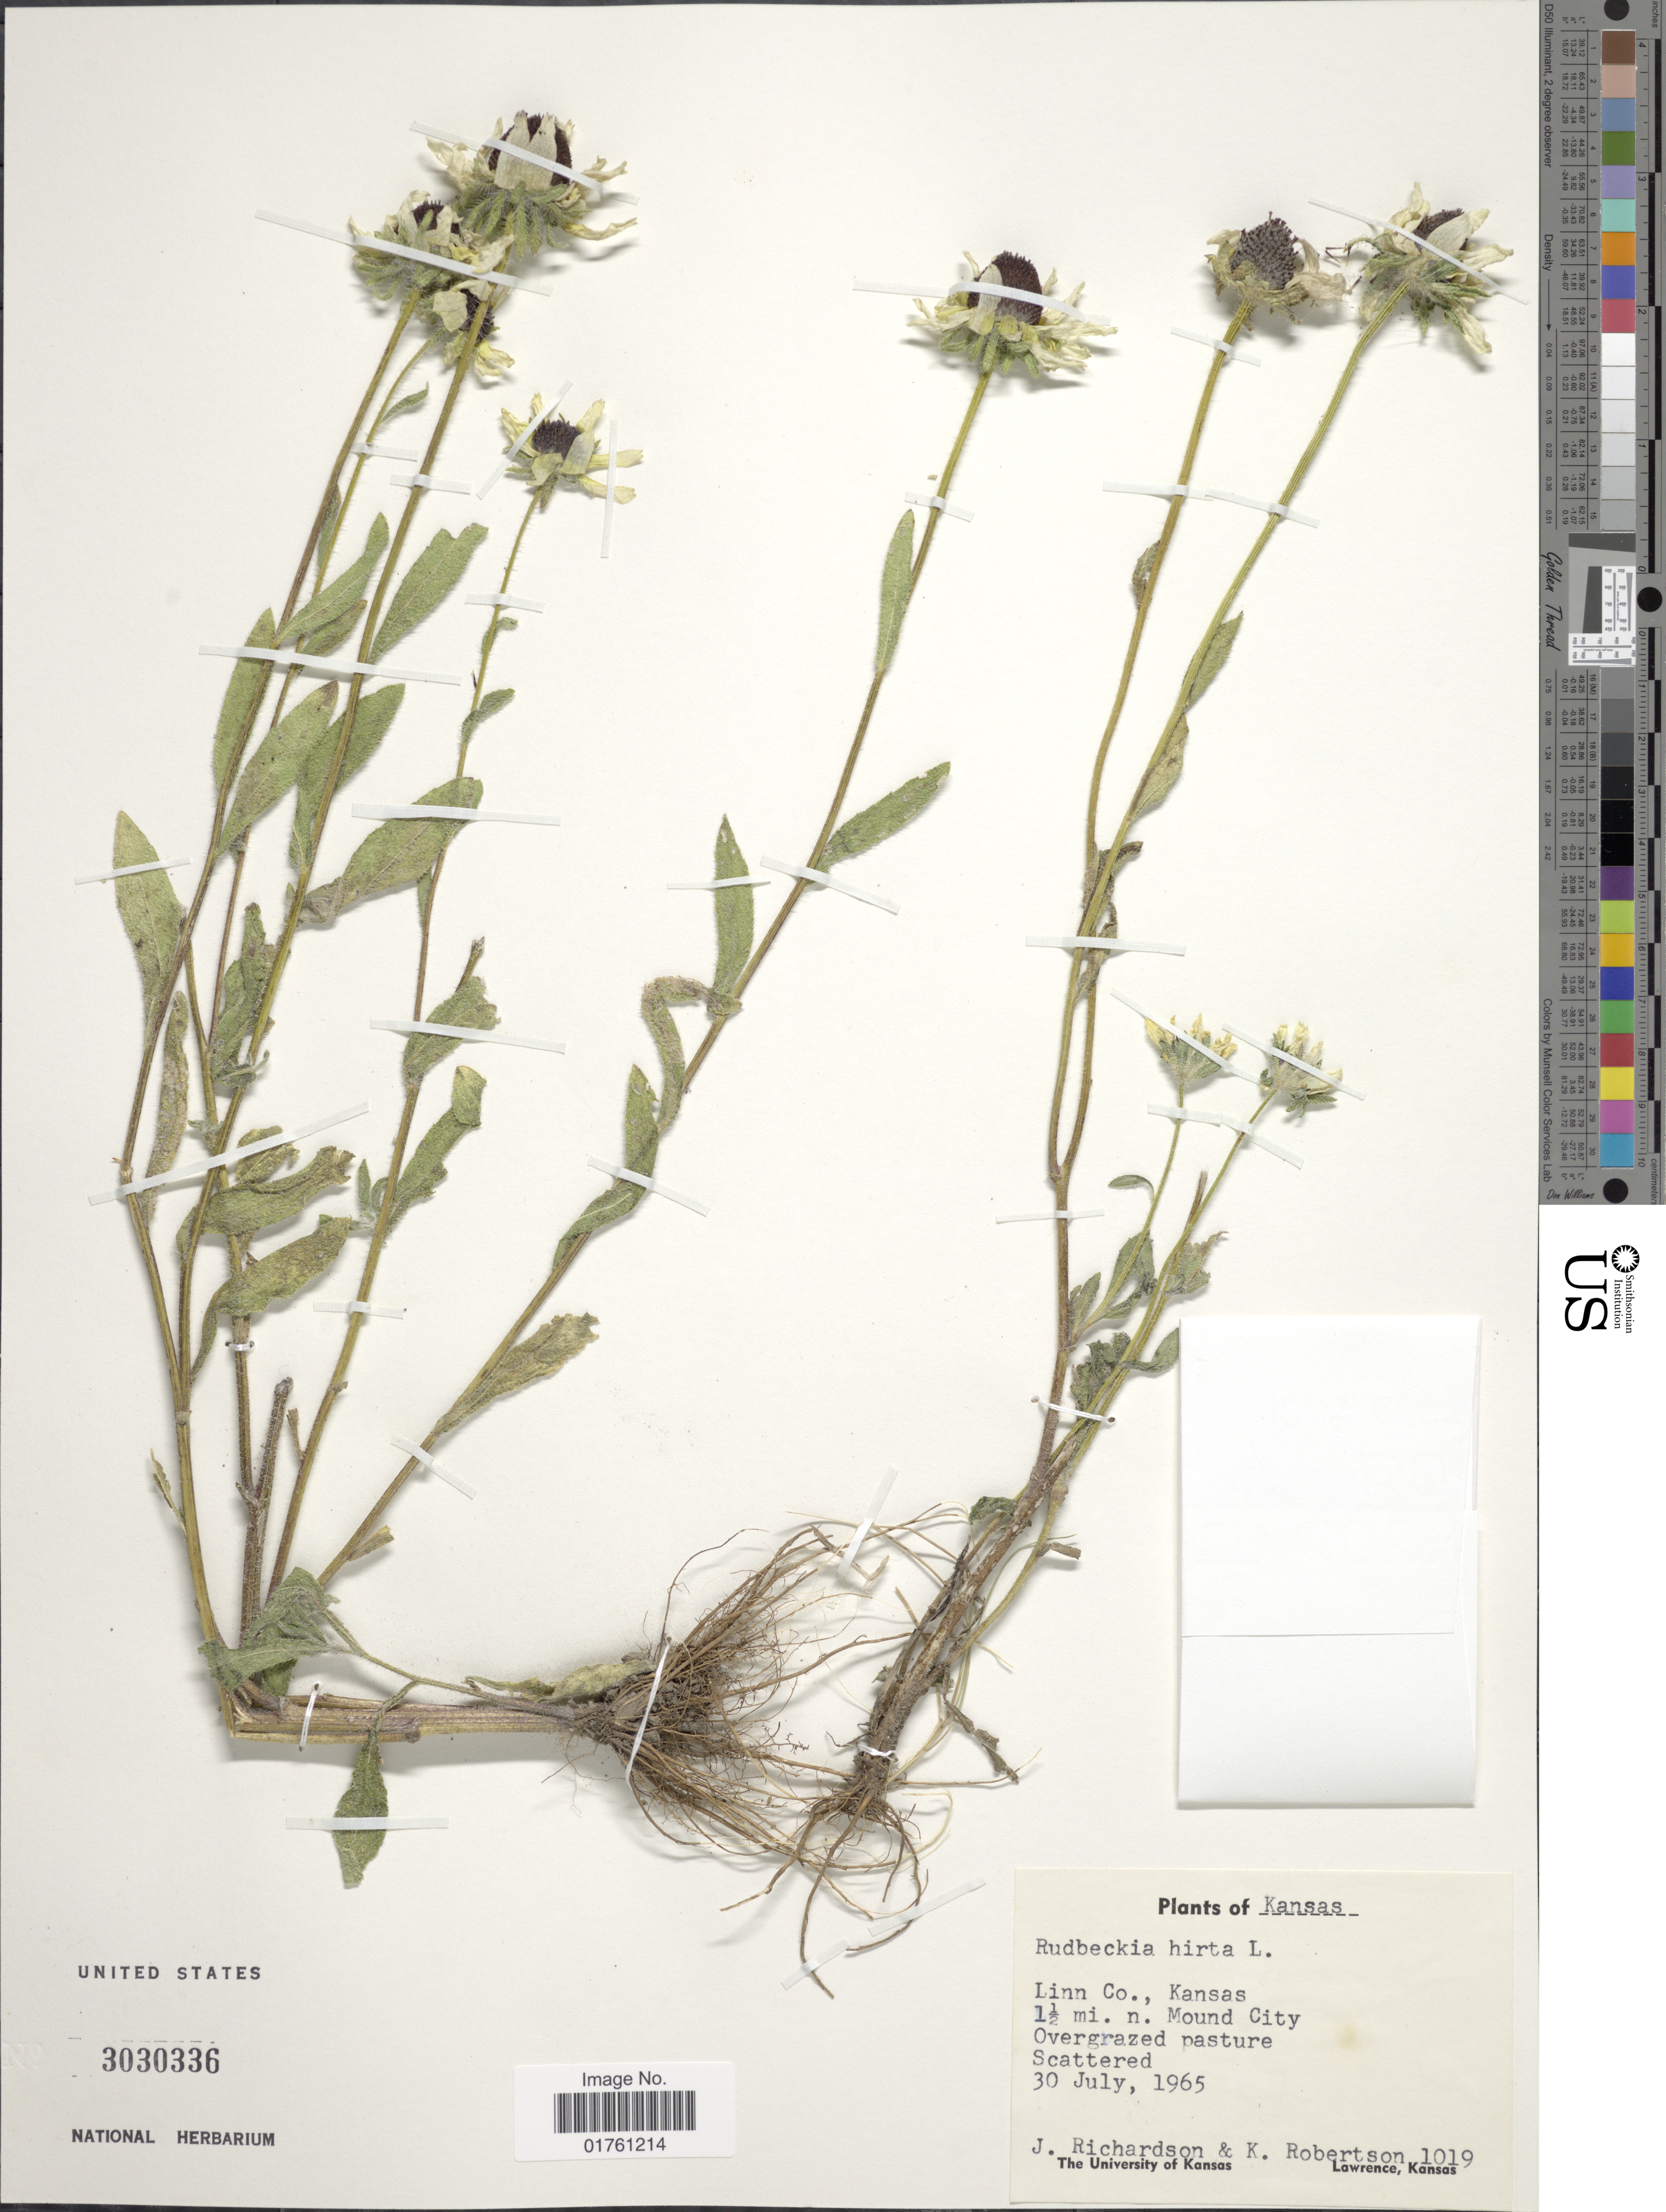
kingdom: Plantae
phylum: Tracheophyta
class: Magnoliopsida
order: Asterales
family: Asteraceae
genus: Rudbeckia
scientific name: Rudbeckia hirta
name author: L.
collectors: J. Richardson & K. Robertson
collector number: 1019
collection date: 1965-07-30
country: United States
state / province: Kansas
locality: Linn Co. Kansas, 1½ mi. n. Mound City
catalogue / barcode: US 3030336